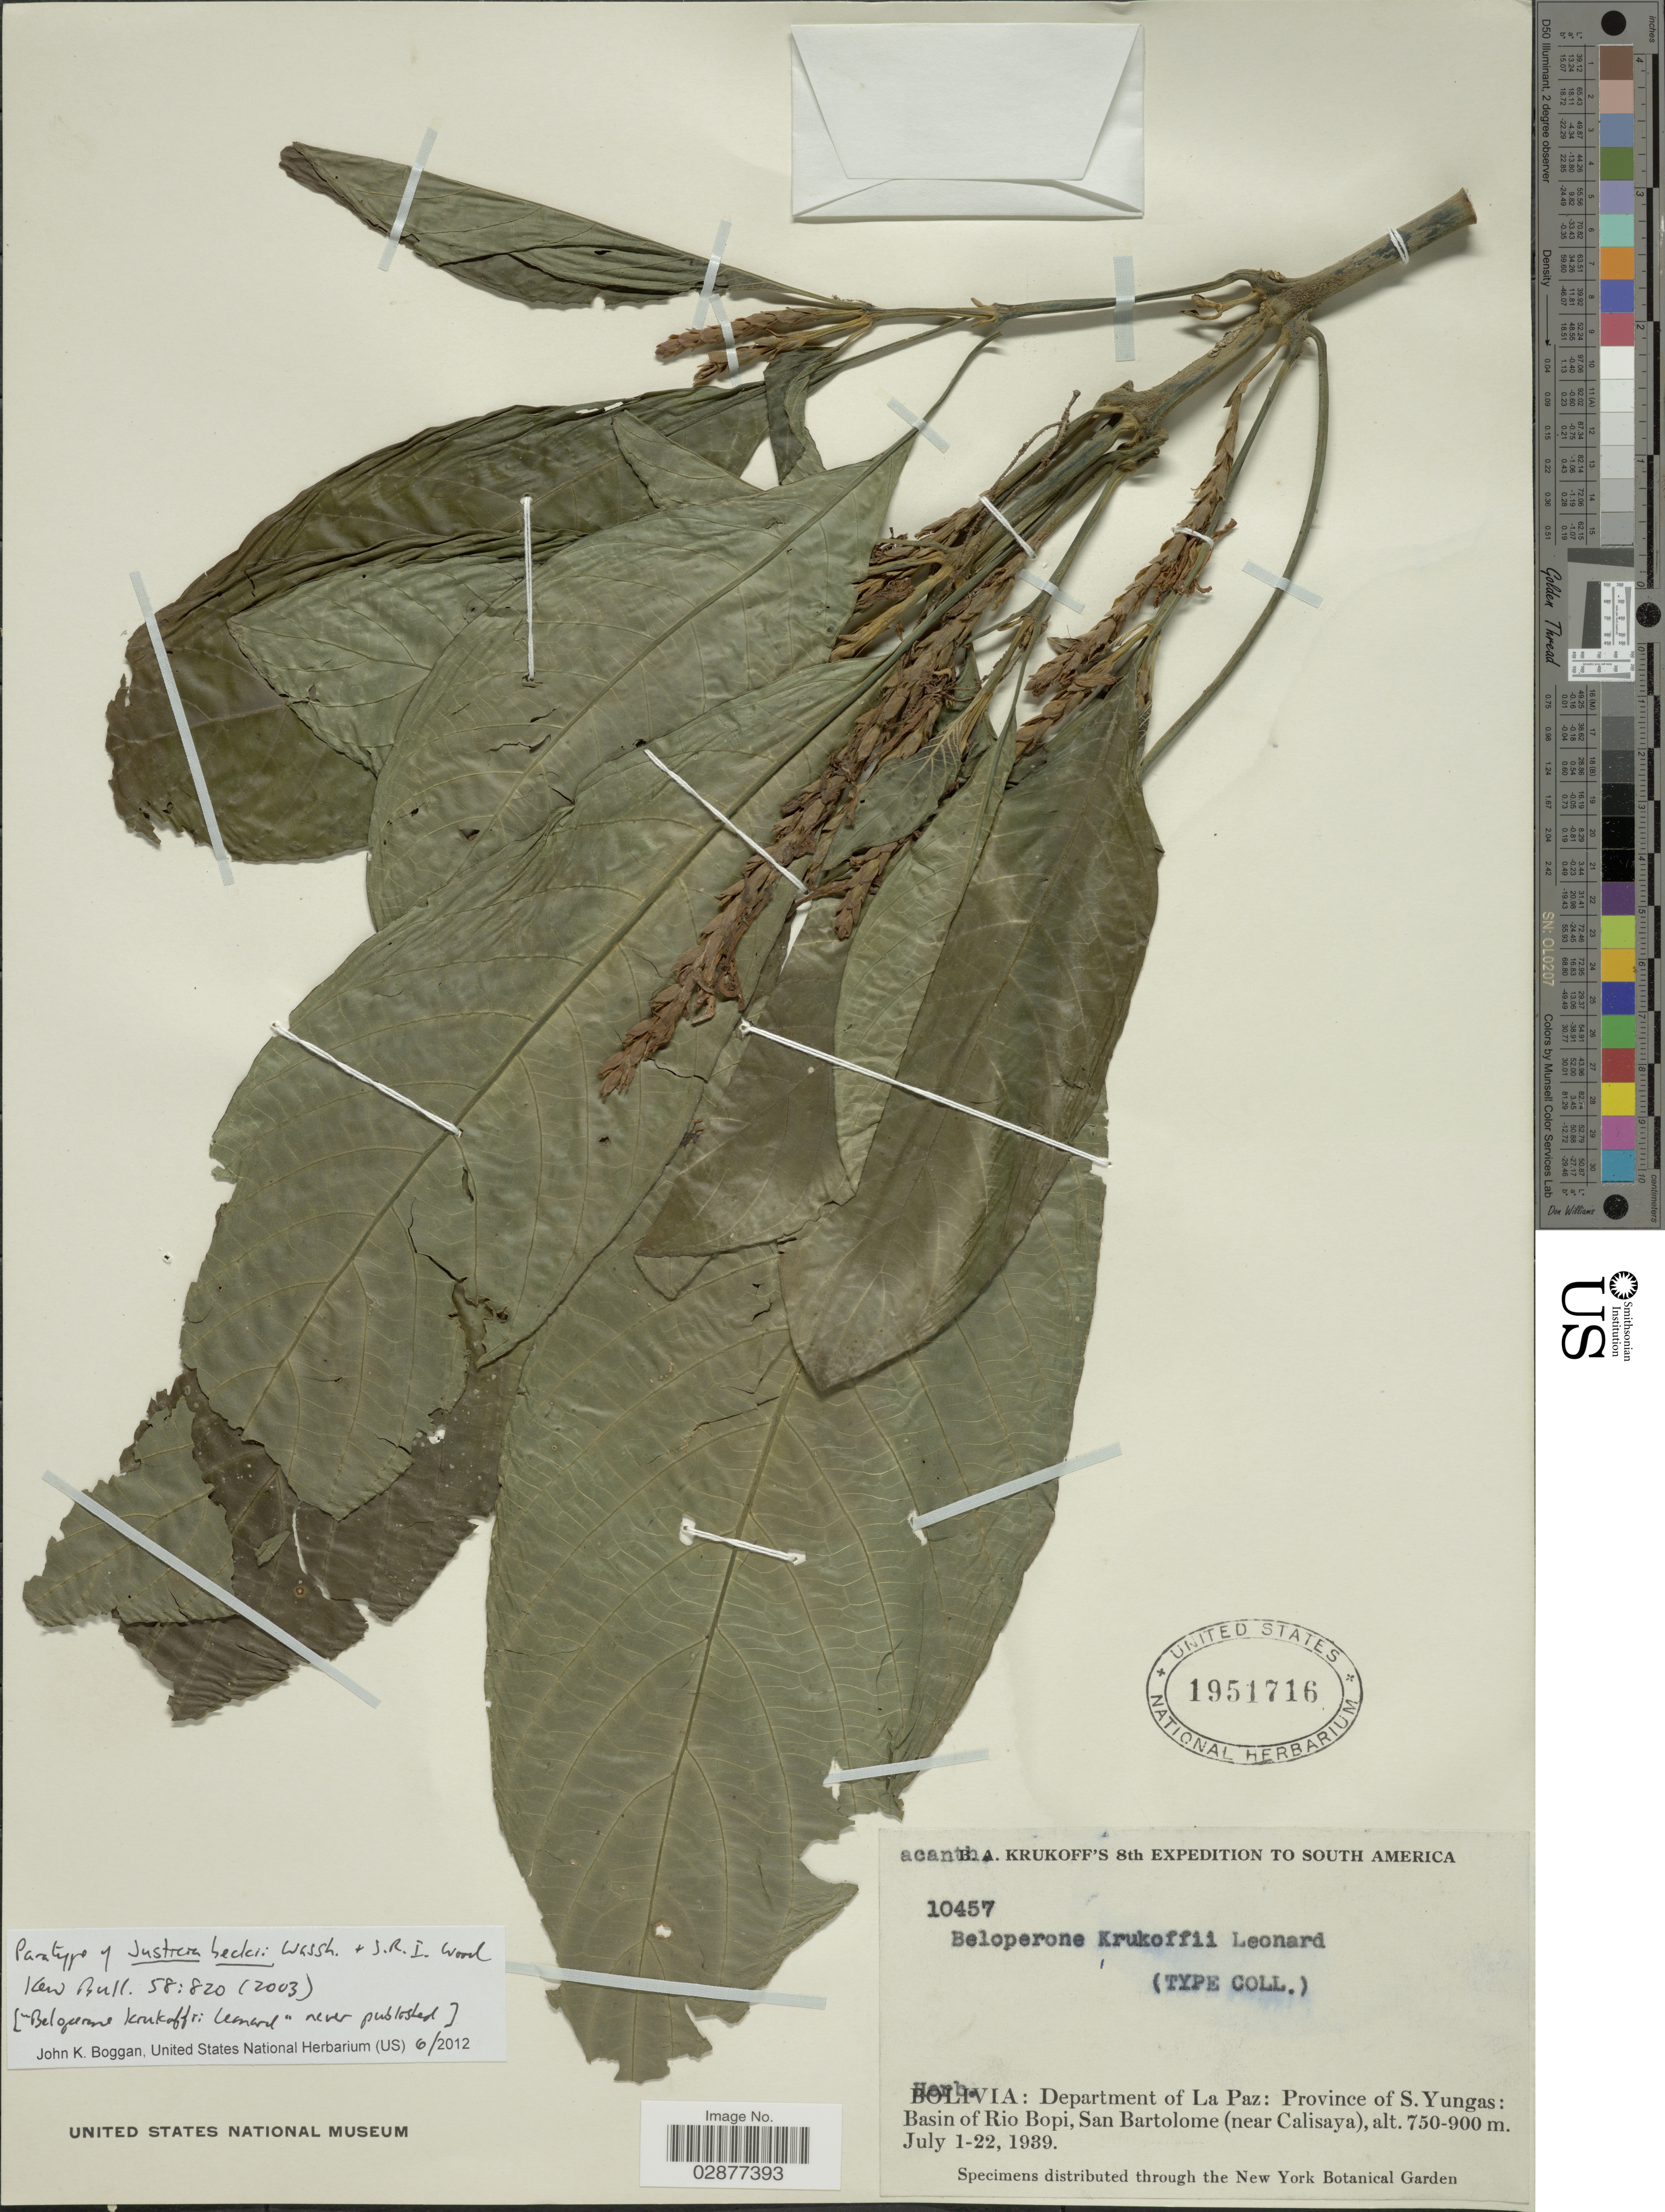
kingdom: Plantae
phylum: Tracheophyta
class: Magnoliopsida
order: Lamiales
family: Acanthaceae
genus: Justicia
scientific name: Justicia beckii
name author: Wassh. & J.R.I. Wood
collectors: B. A. Krukoff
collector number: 10457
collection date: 1939-07-01/1939-07-22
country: Bolivia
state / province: La Paz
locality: Department of La Paz: Province of S. Yungas: Basin of Rio Bopi, San Bartolome (near Calisaya).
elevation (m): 750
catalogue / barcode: US 1951716